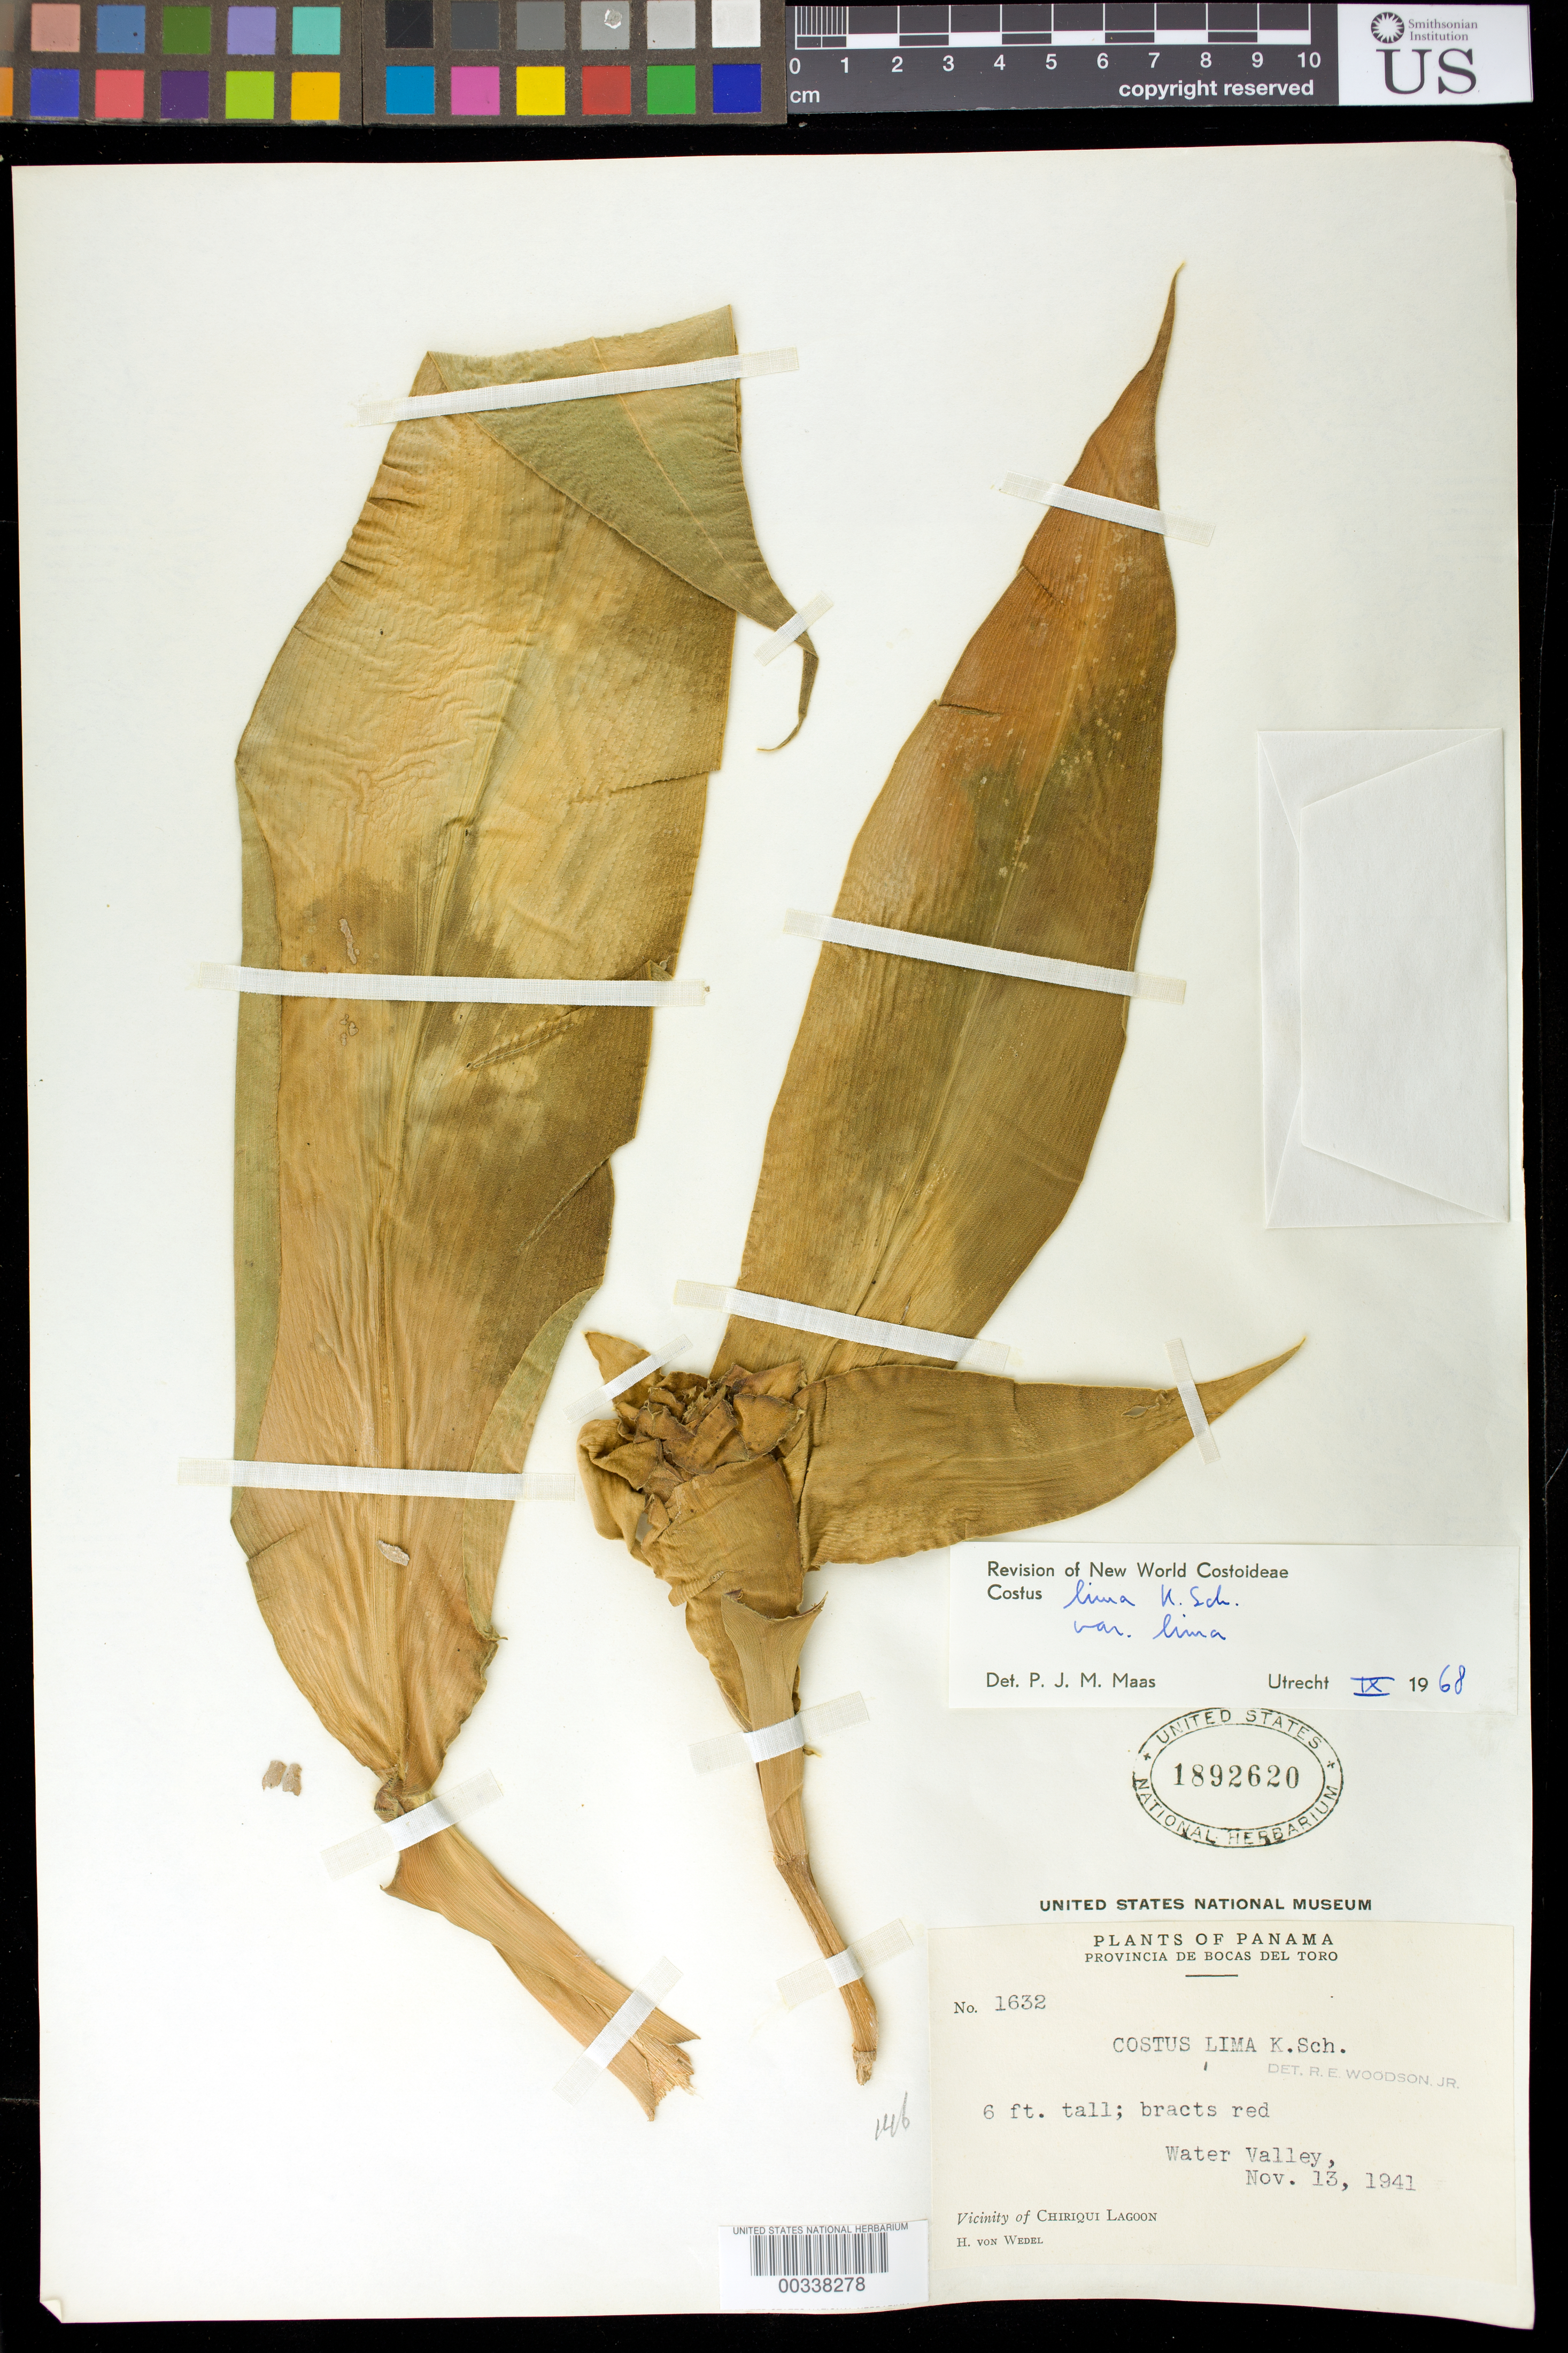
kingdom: Plantae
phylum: Tracheophyta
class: Liliopsida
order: Zingiberales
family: Costaceae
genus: Costus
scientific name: Costus lima var. lima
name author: K. Schum.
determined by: Maas, Paul J. M.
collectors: H. von Wedel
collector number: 1632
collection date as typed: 13 Nov 1941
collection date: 1941-11-13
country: Panama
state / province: Bocas del Toro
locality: Water Valley, vicinity of Chiriquí Lagoon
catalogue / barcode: US 1892620